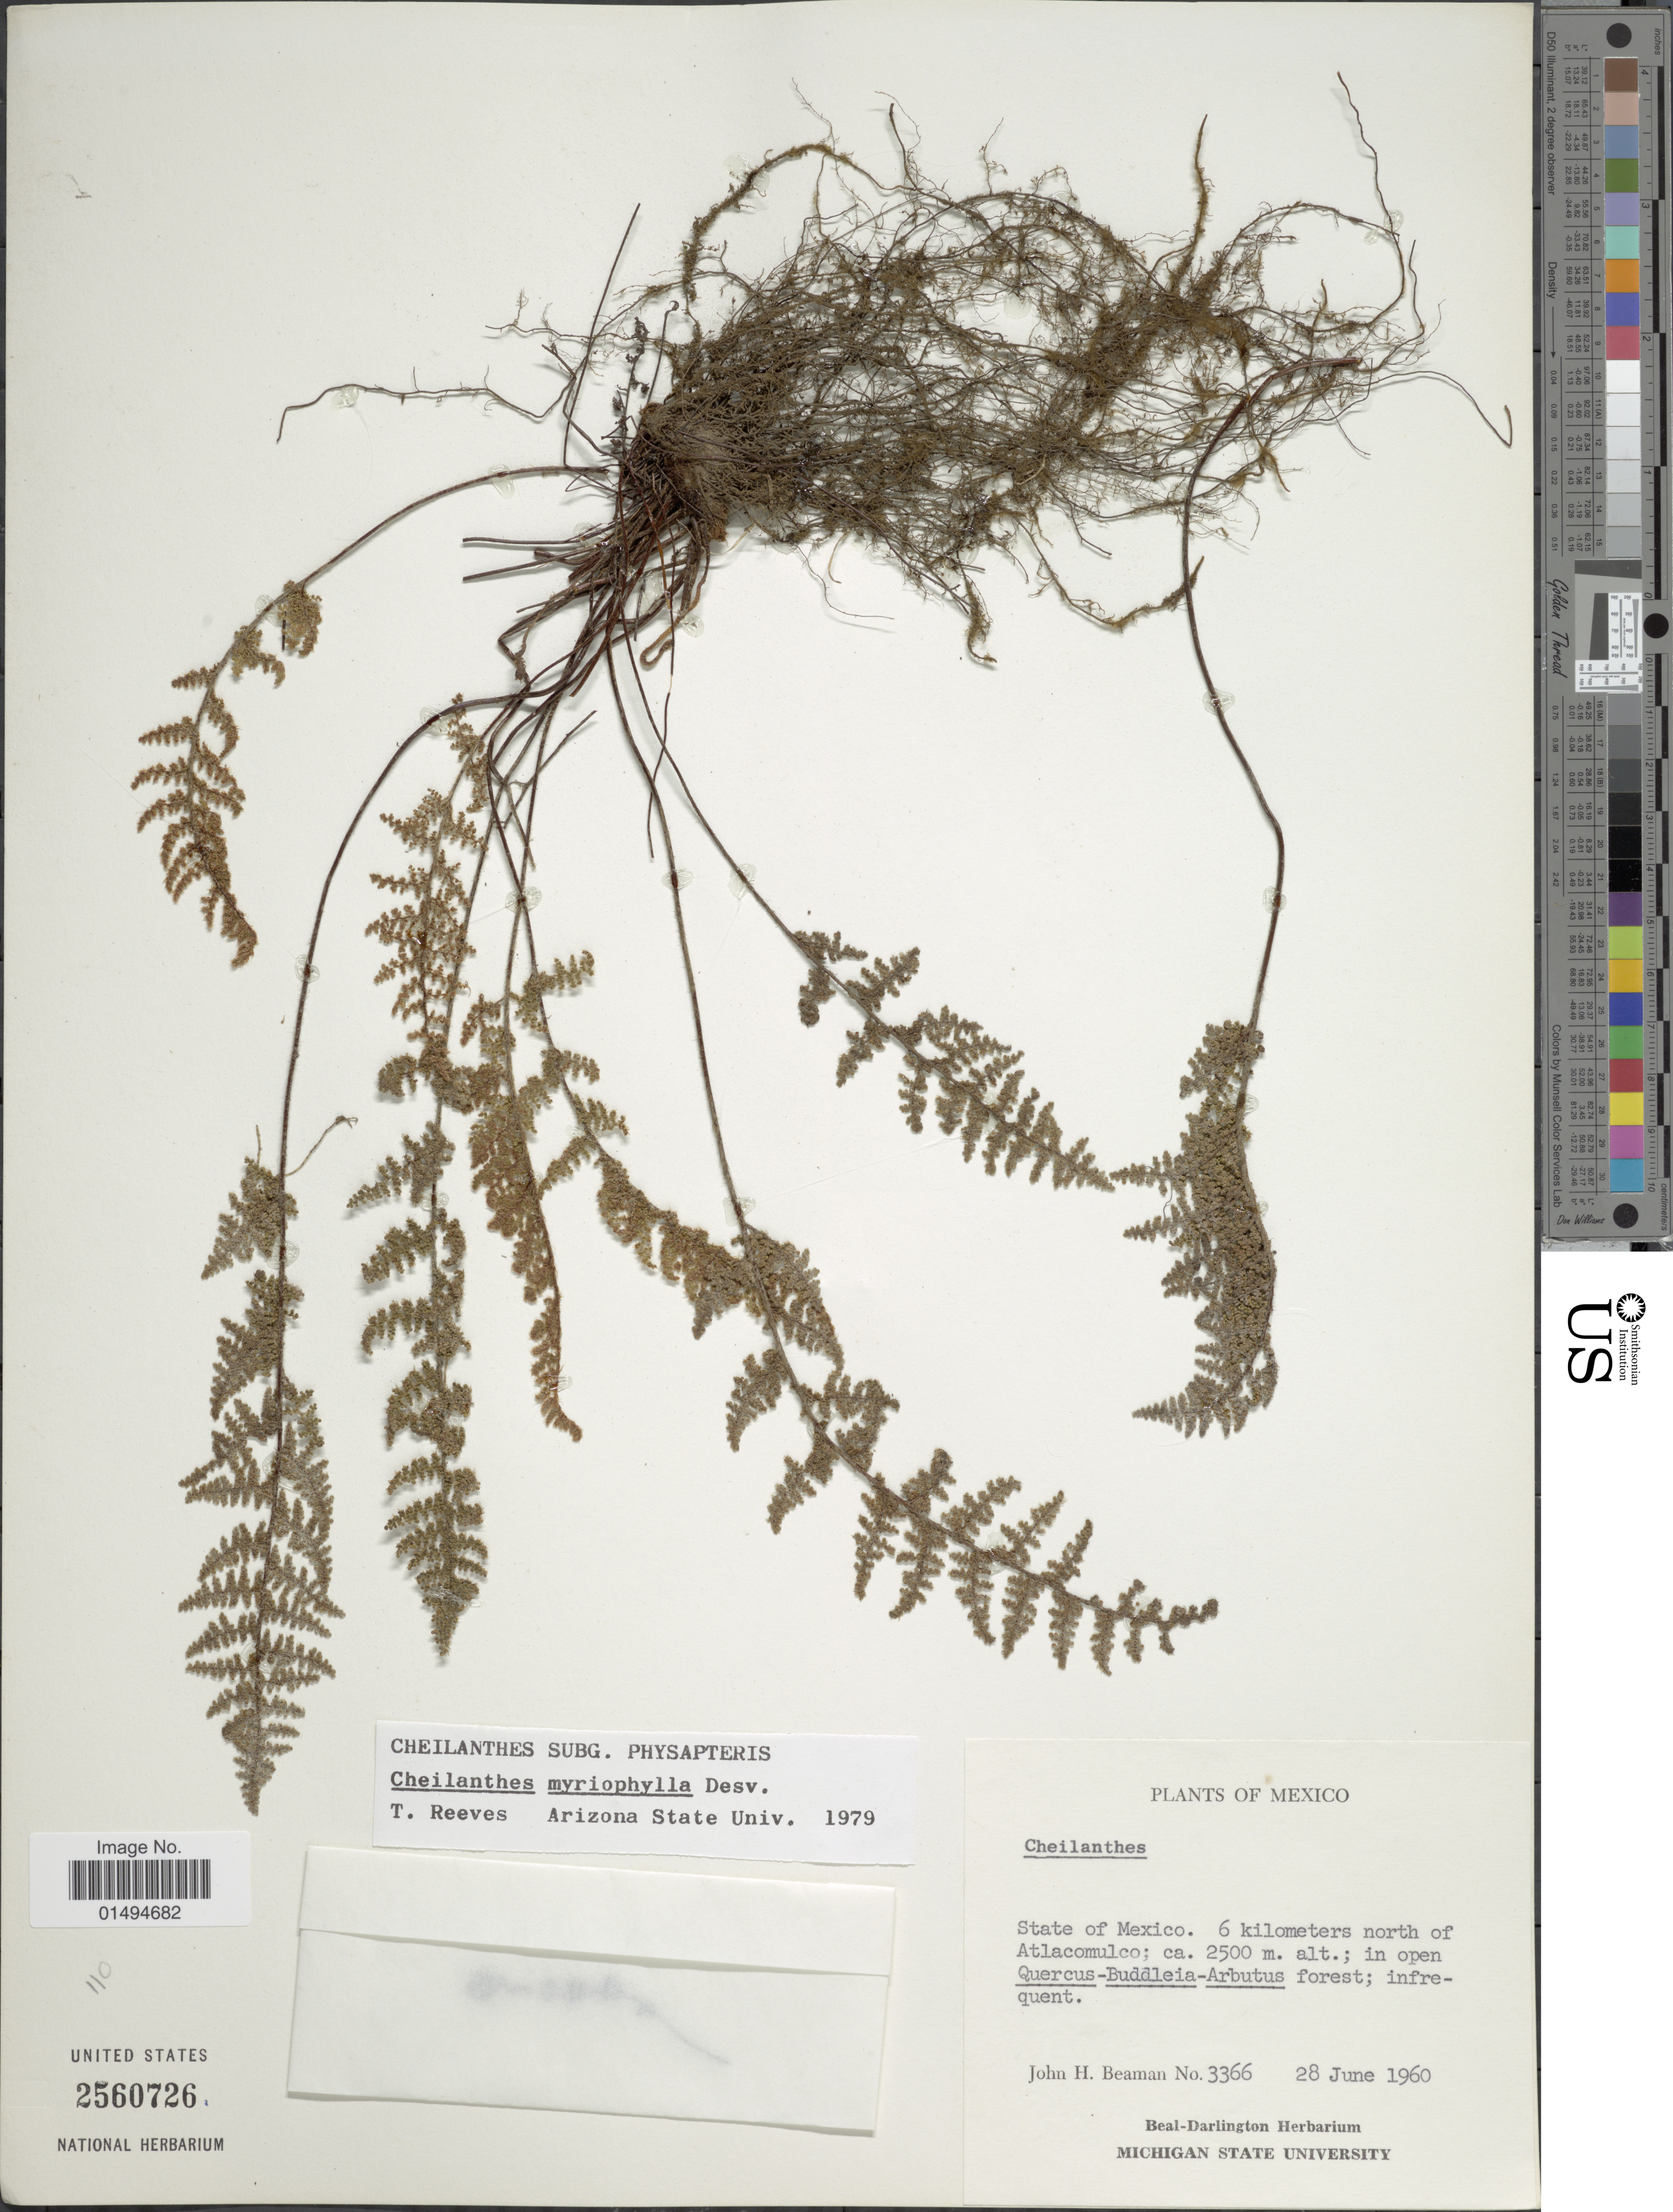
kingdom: Plantae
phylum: Tracheophyta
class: Polypodiopsida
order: Polypodiales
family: Pteridaceae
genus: Myriopteris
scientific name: Myriopteris myriophylla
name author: (Desv.) J. Sm.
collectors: J. H. Beaman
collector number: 3366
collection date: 1960-06-28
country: Mexico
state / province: México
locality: State of Mexico, 6 kilometers north of Atlacomulco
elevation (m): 2500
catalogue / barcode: US 2560726